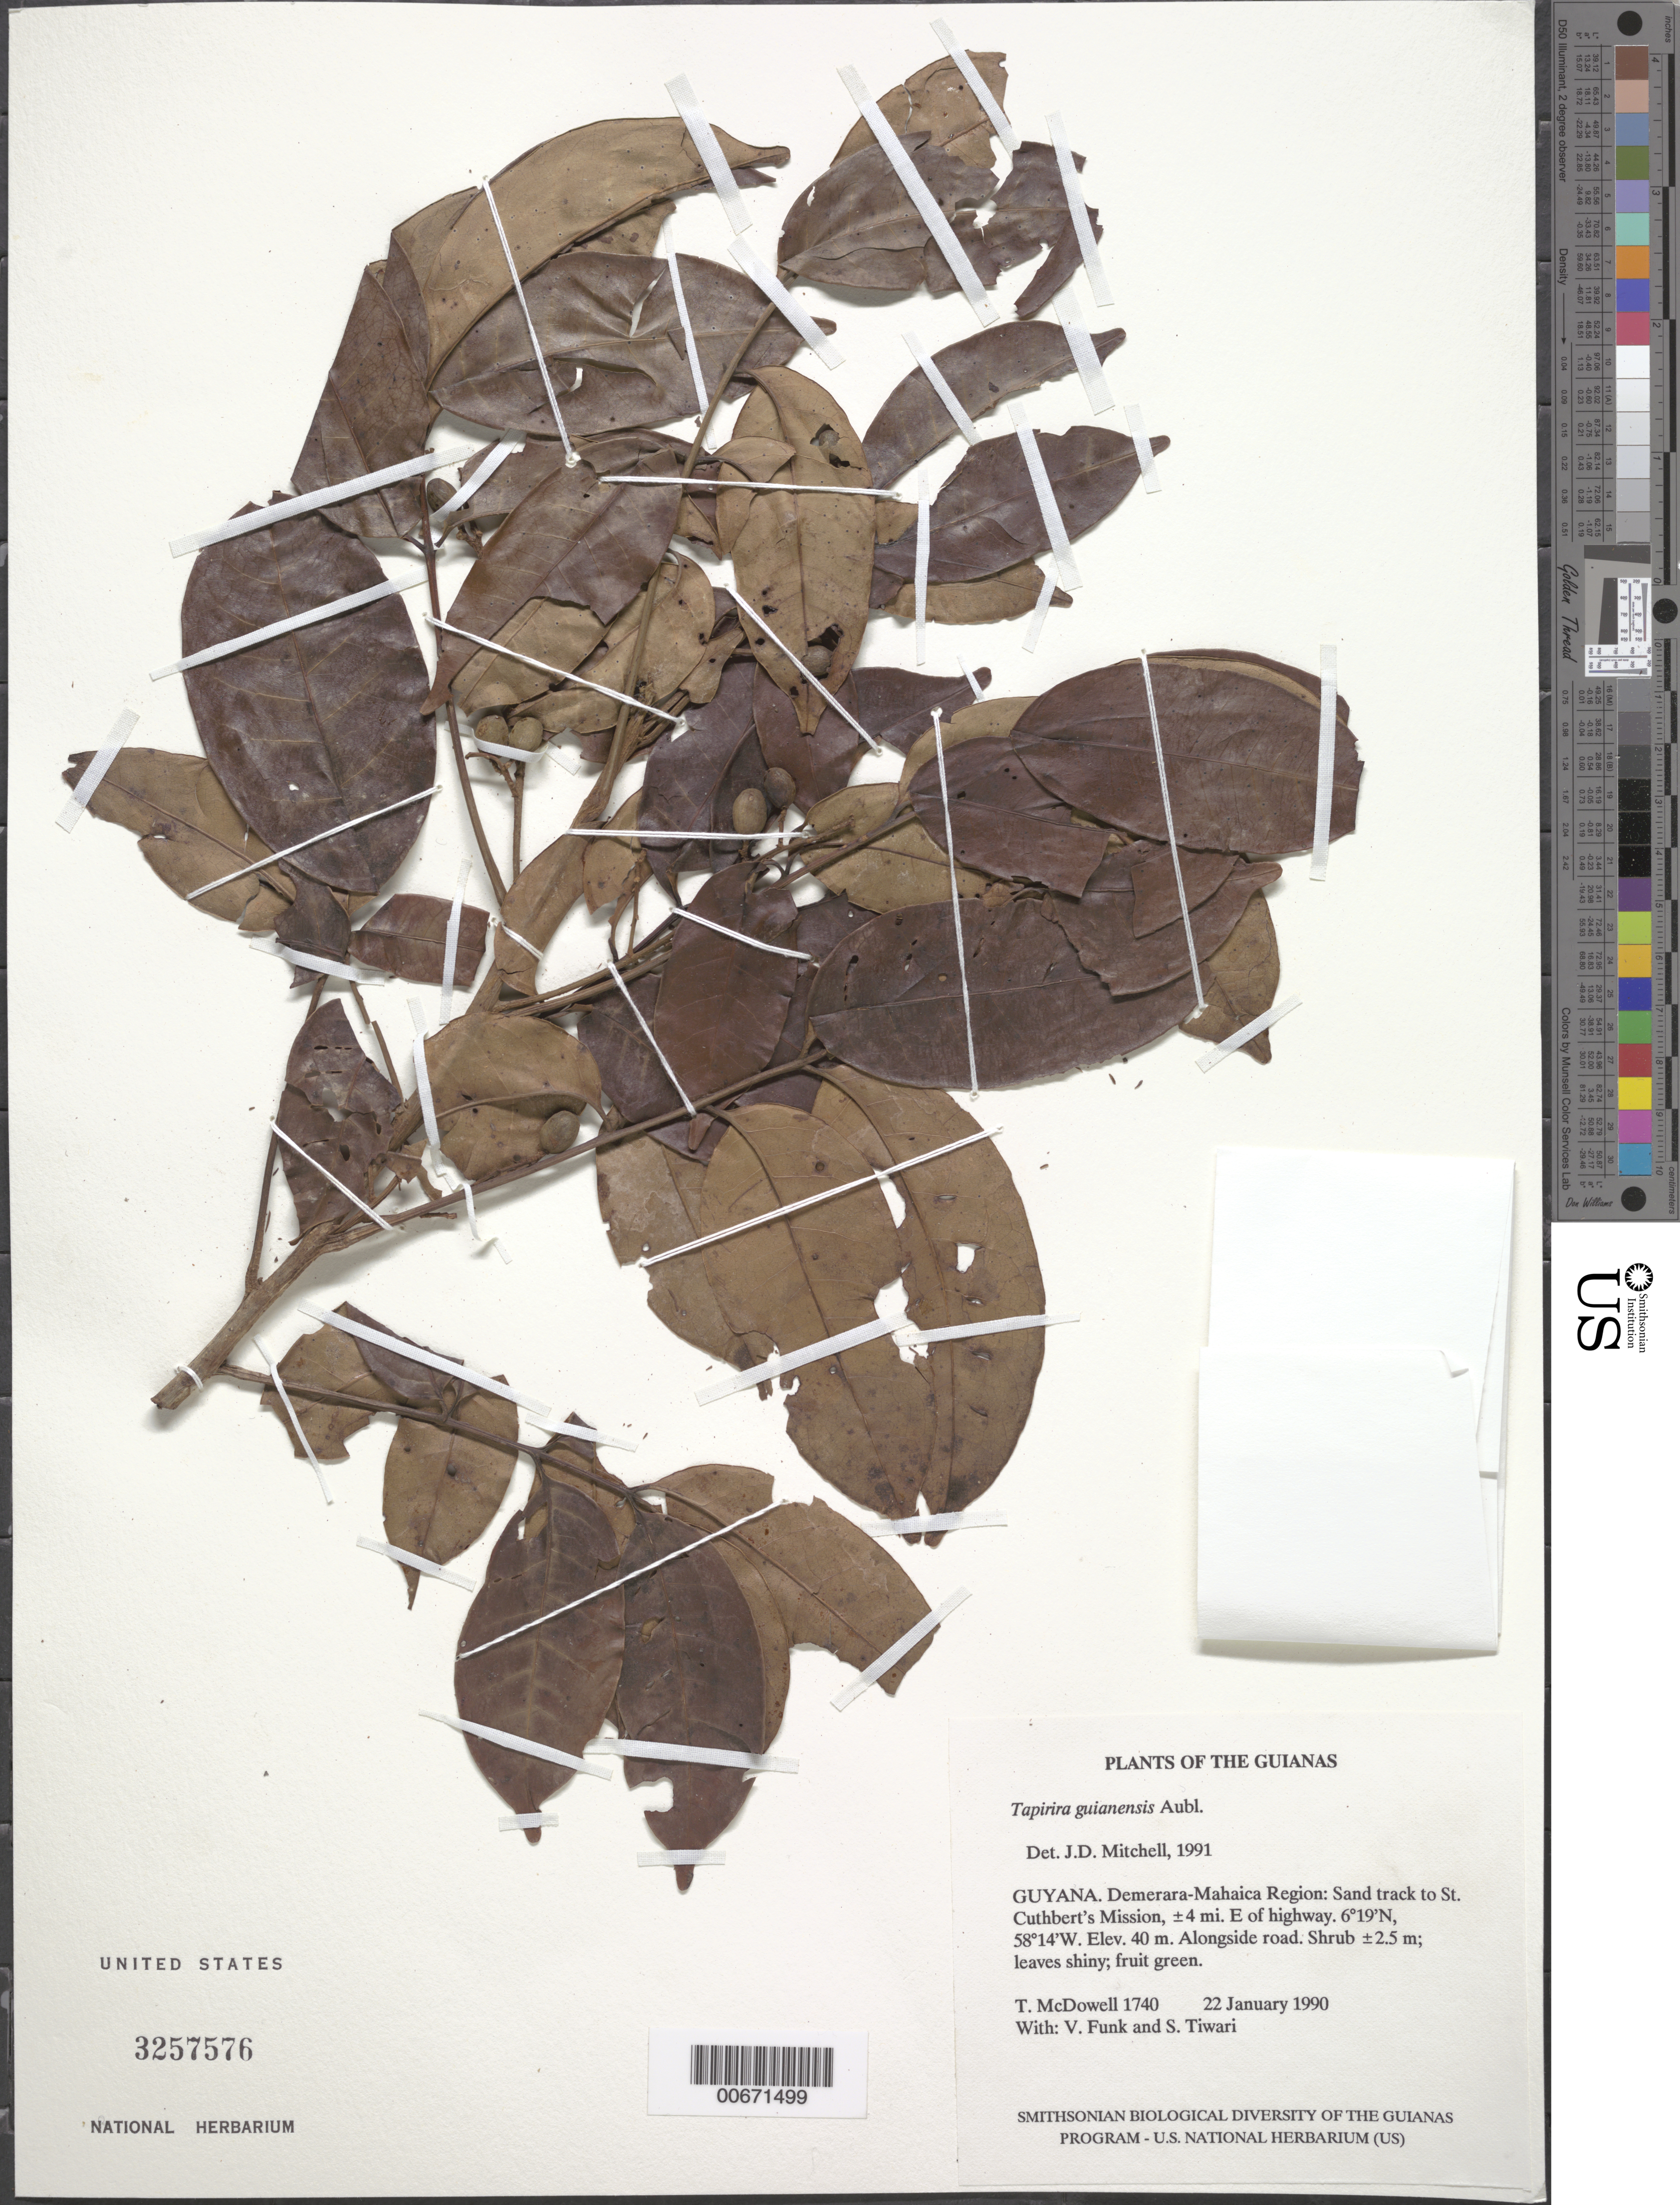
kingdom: Plantae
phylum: Tracheophyta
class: Magnoliopsida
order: Sapindales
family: Anacardiaceae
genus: Tapirira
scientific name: Tapirira guianensis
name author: Aubl.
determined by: Mitchell, John D.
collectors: T. McDowell, V. Funk & S. Tiwari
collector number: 1740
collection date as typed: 22 January 1990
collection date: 1990-01-22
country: Guyana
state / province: Demerara-Mahaica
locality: Sand track to St. Cuthbert's Mission, ±4 mi. East of highway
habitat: Alongside road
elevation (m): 40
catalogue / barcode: US 3257576